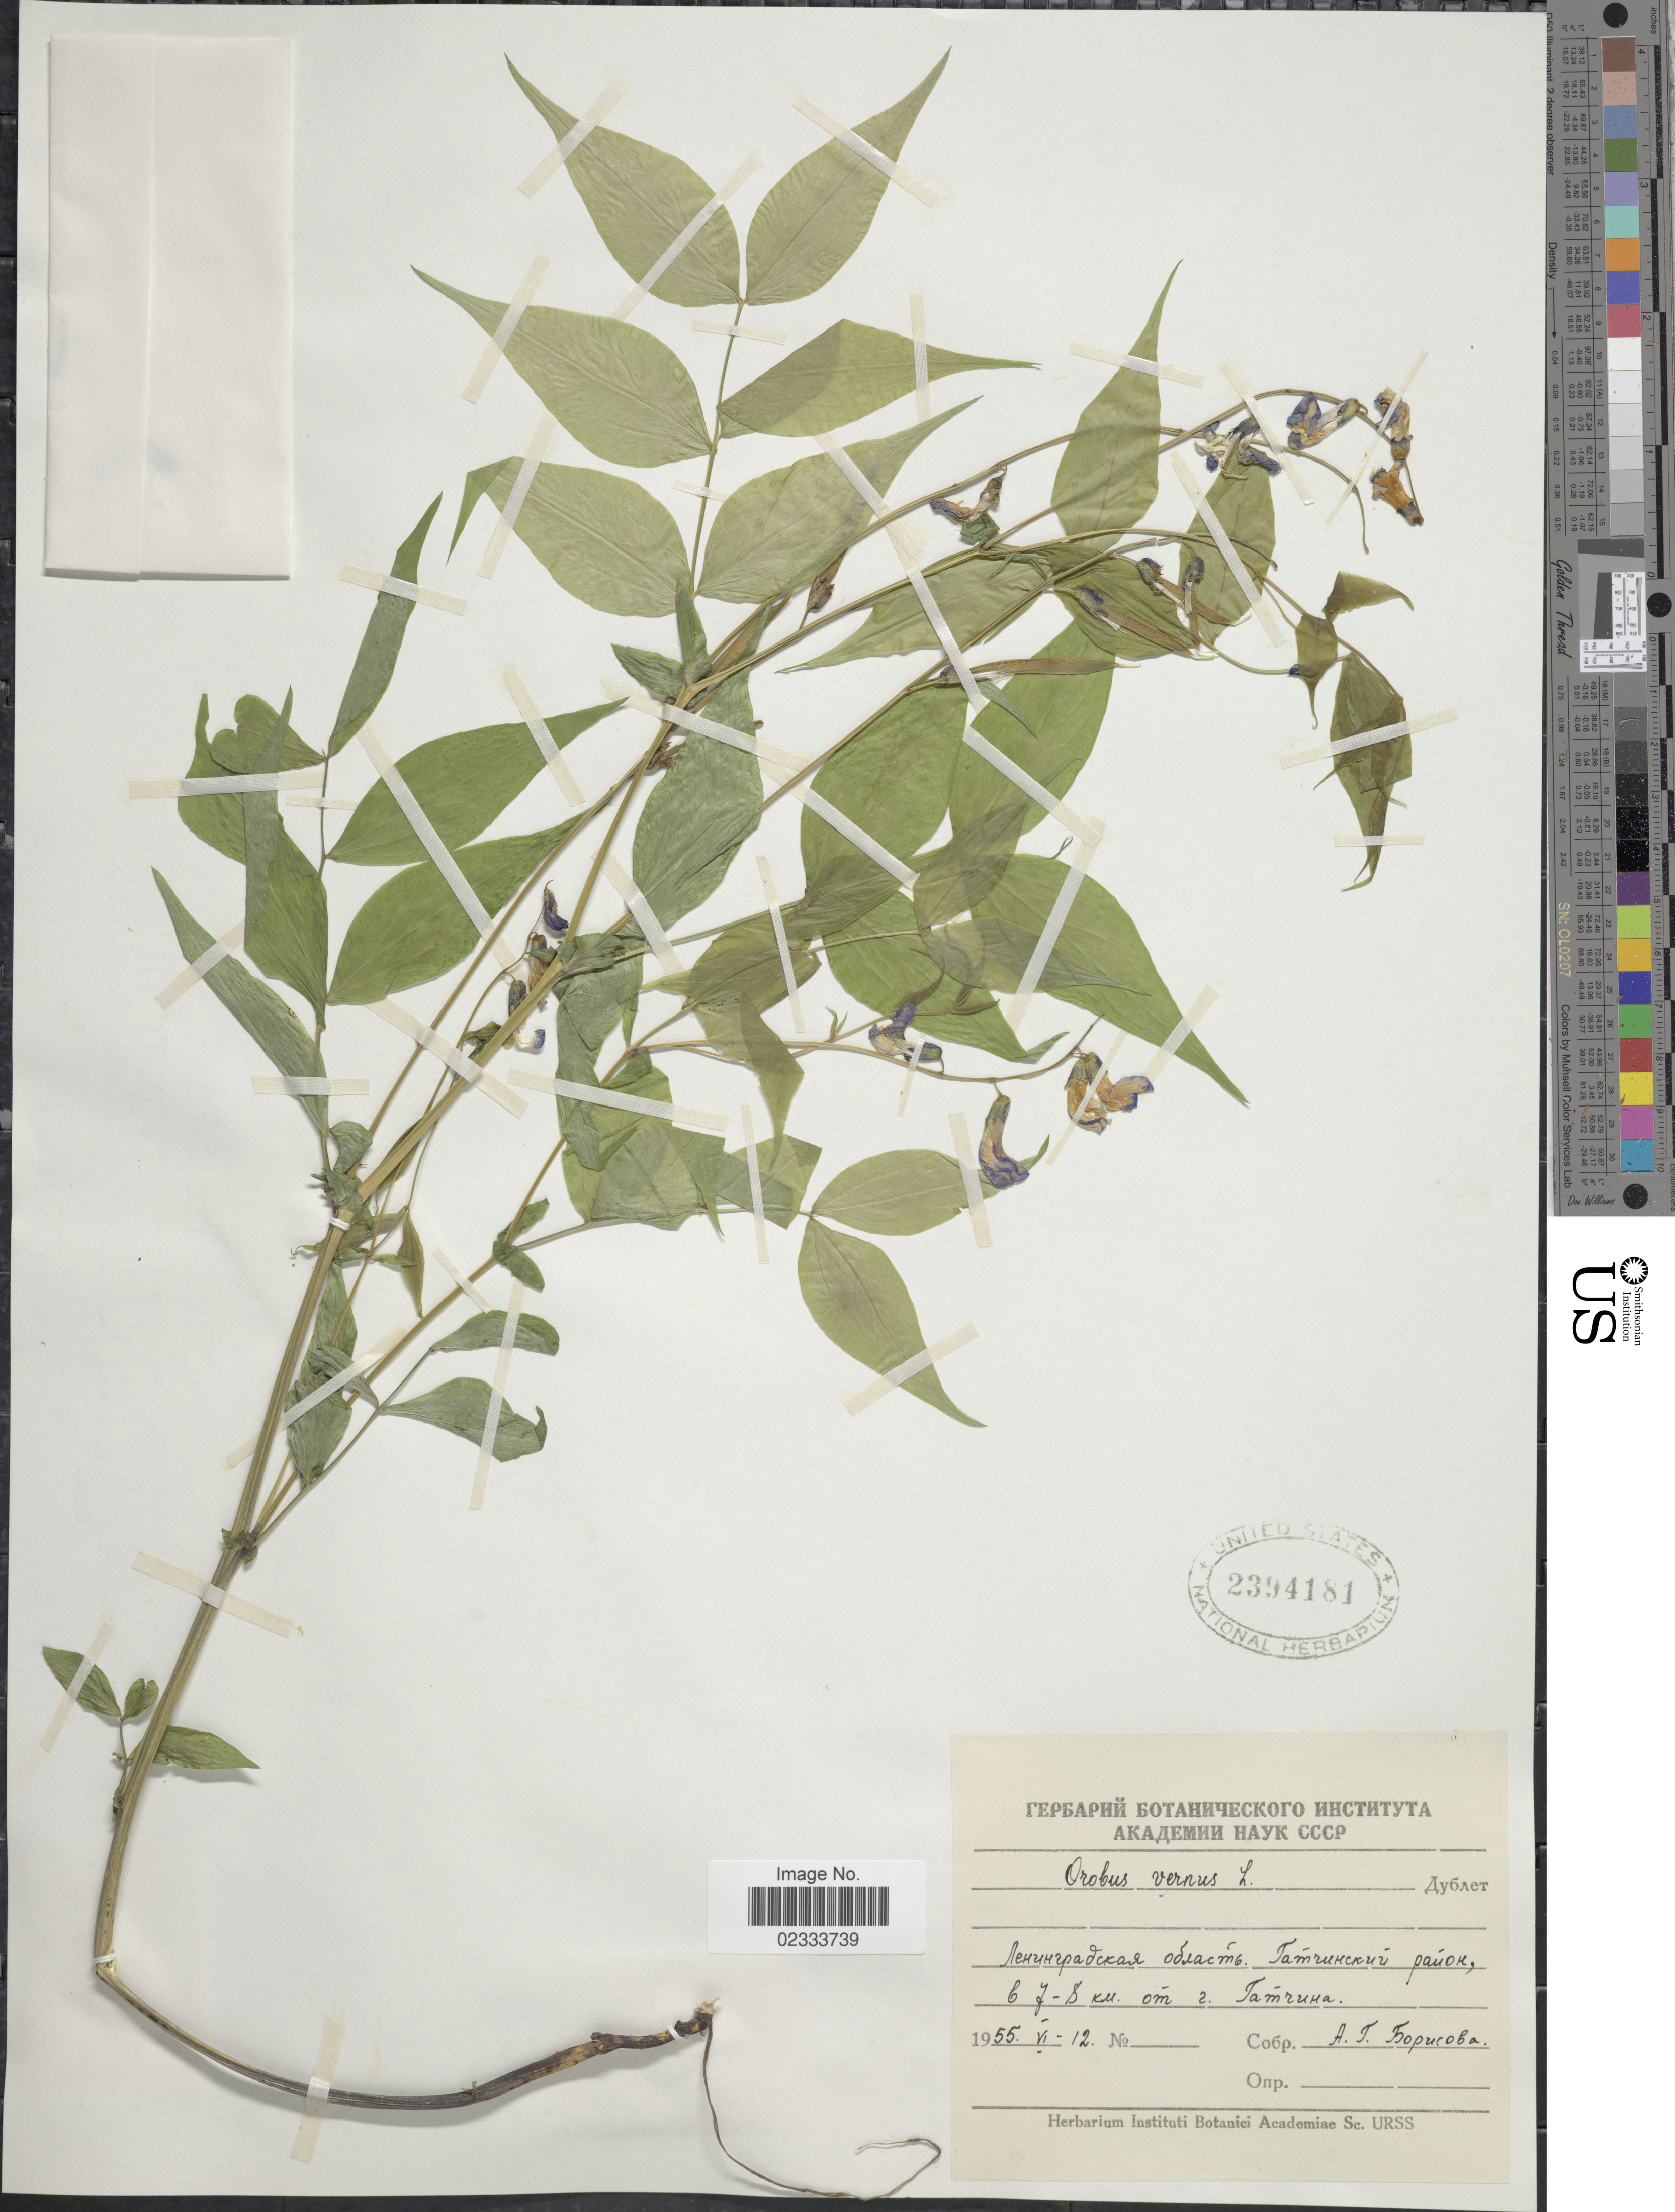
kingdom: Plantae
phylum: Tracheophyta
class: Magnoliopsida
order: Fabales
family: Fabaceae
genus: Lathyrus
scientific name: Lathyrus vernus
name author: (L.) Bernh.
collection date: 1955-06-12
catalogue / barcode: US 2394181